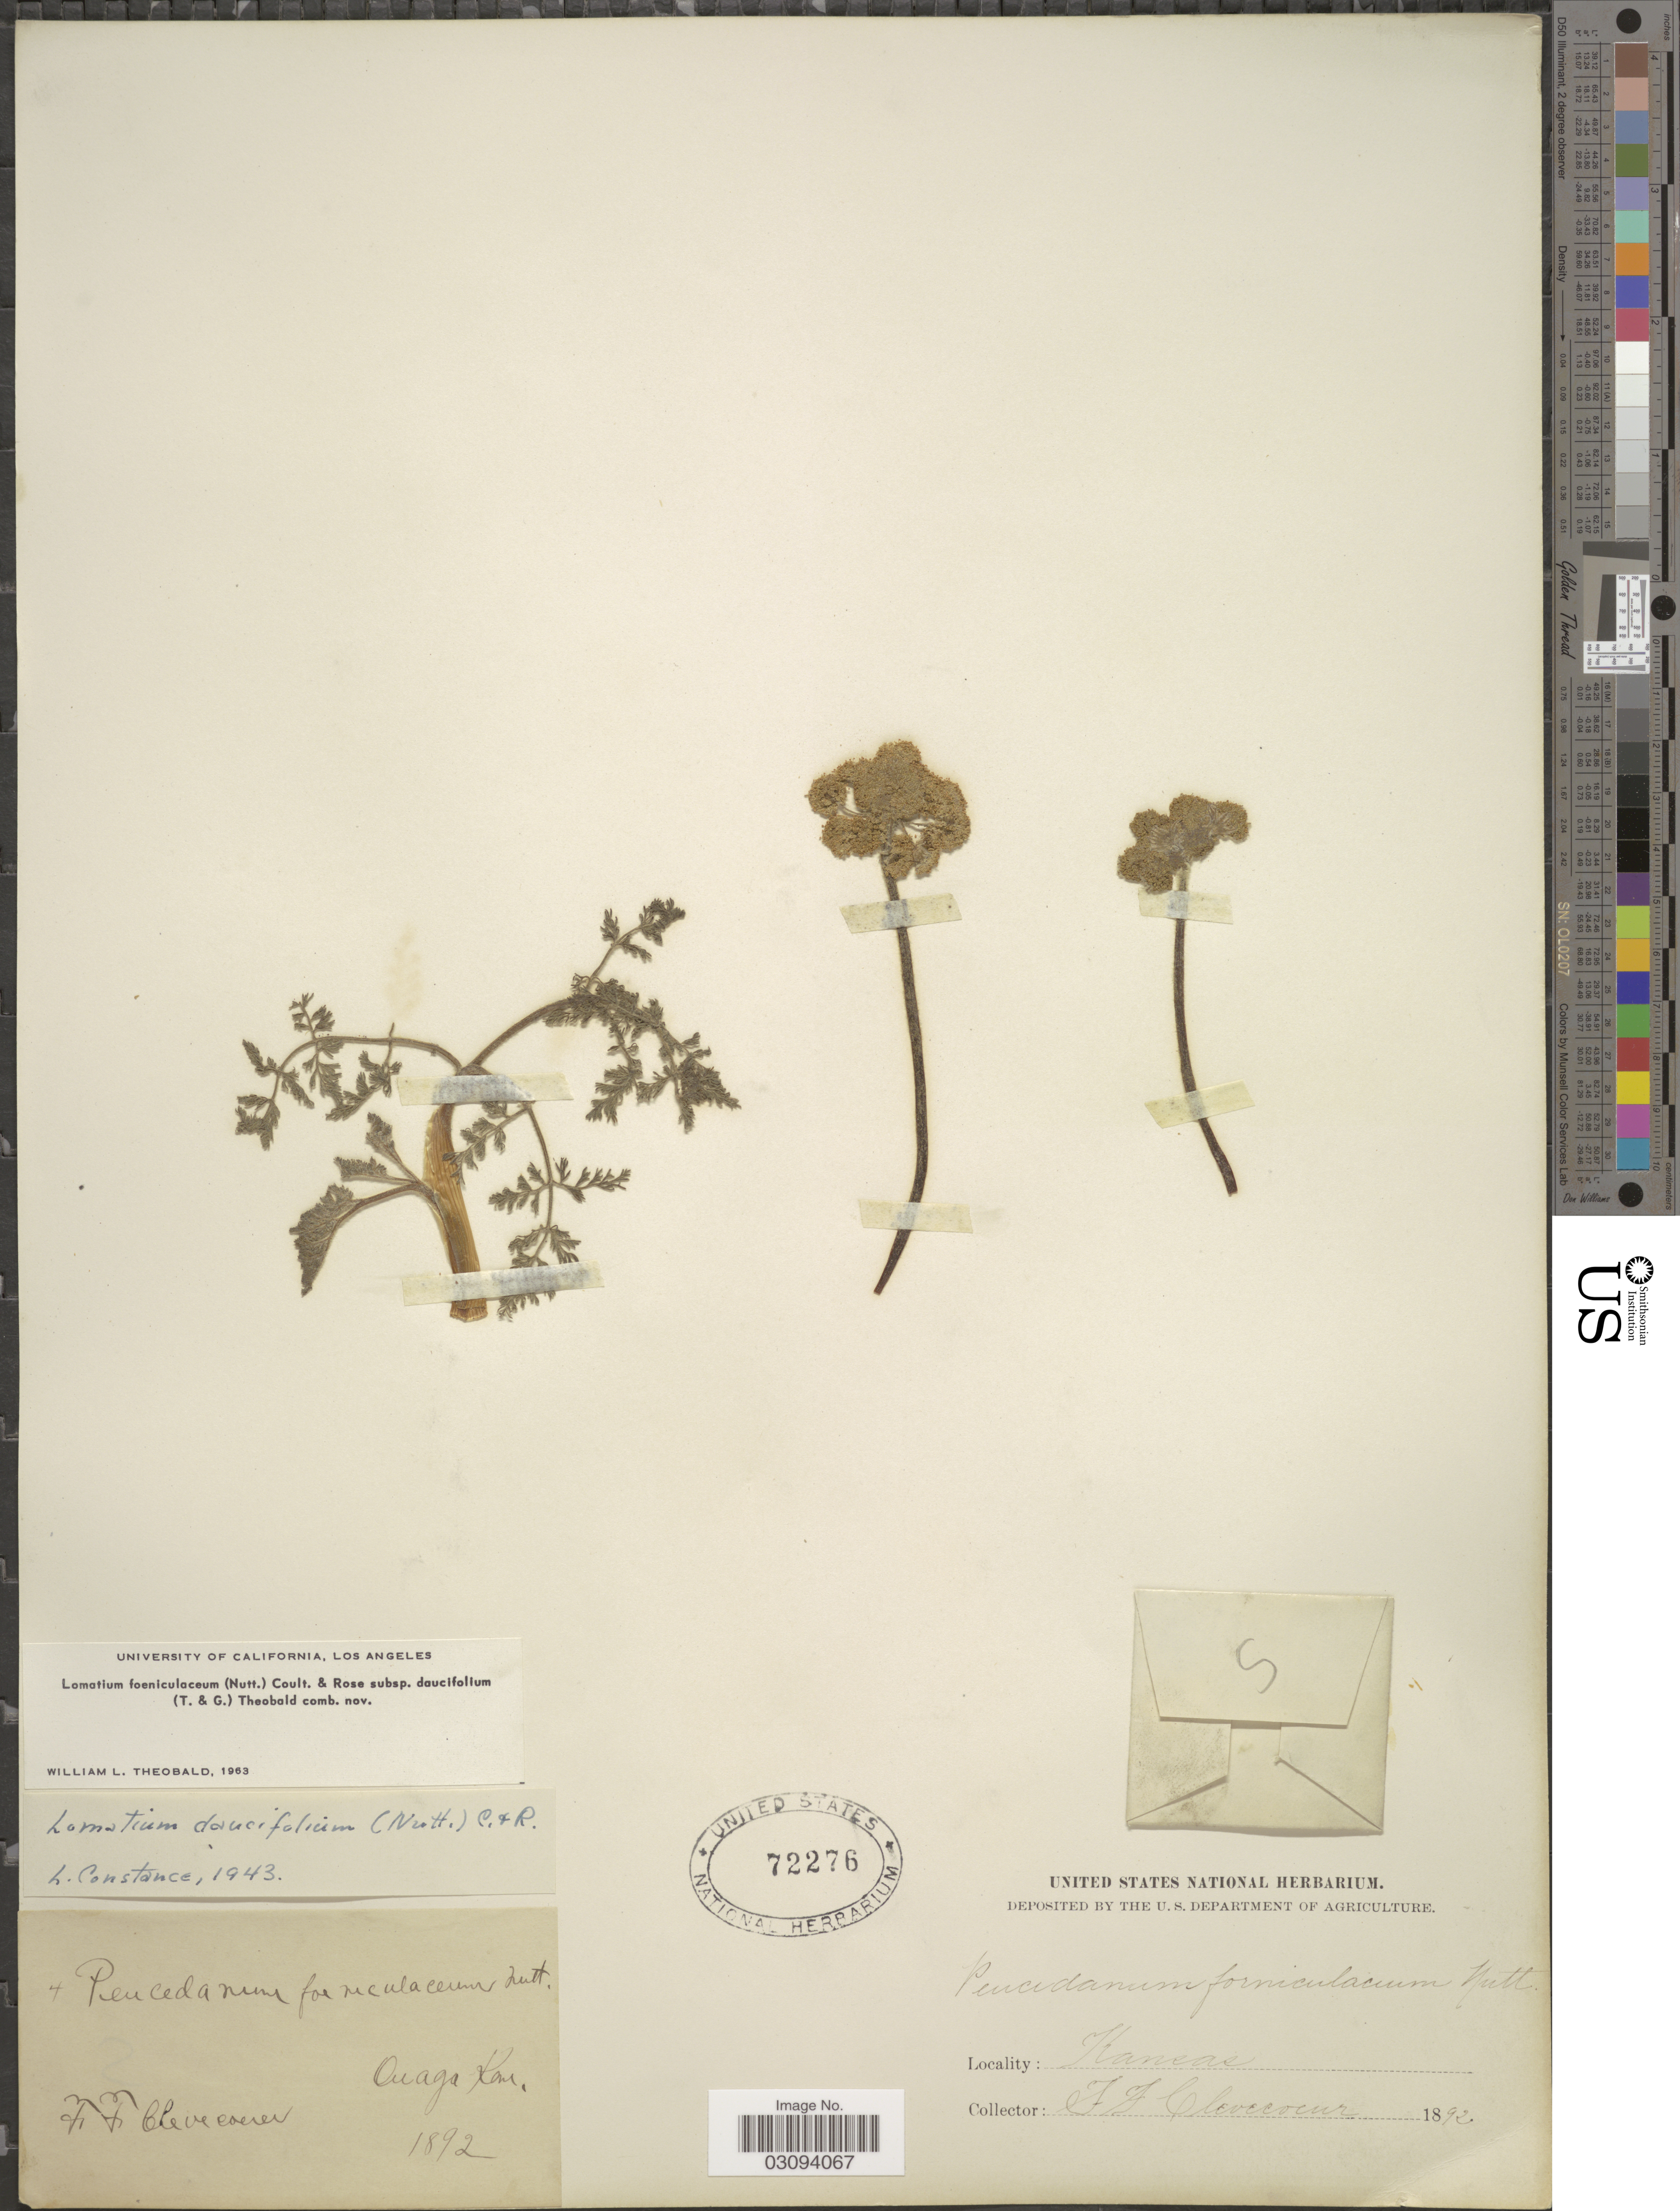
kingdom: Plantae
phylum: Tracheophyta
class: Magnoliopsida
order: Apiales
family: Apiaceae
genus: Lomatium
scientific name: Lomatium foeniculaceum subsp. daucifolium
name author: (Torr. & A. Gray) W.L. Theob.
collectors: F. F. Crevecoeur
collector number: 4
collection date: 1892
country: United States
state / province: Kansas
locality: Onaga.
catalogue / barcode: US 72276